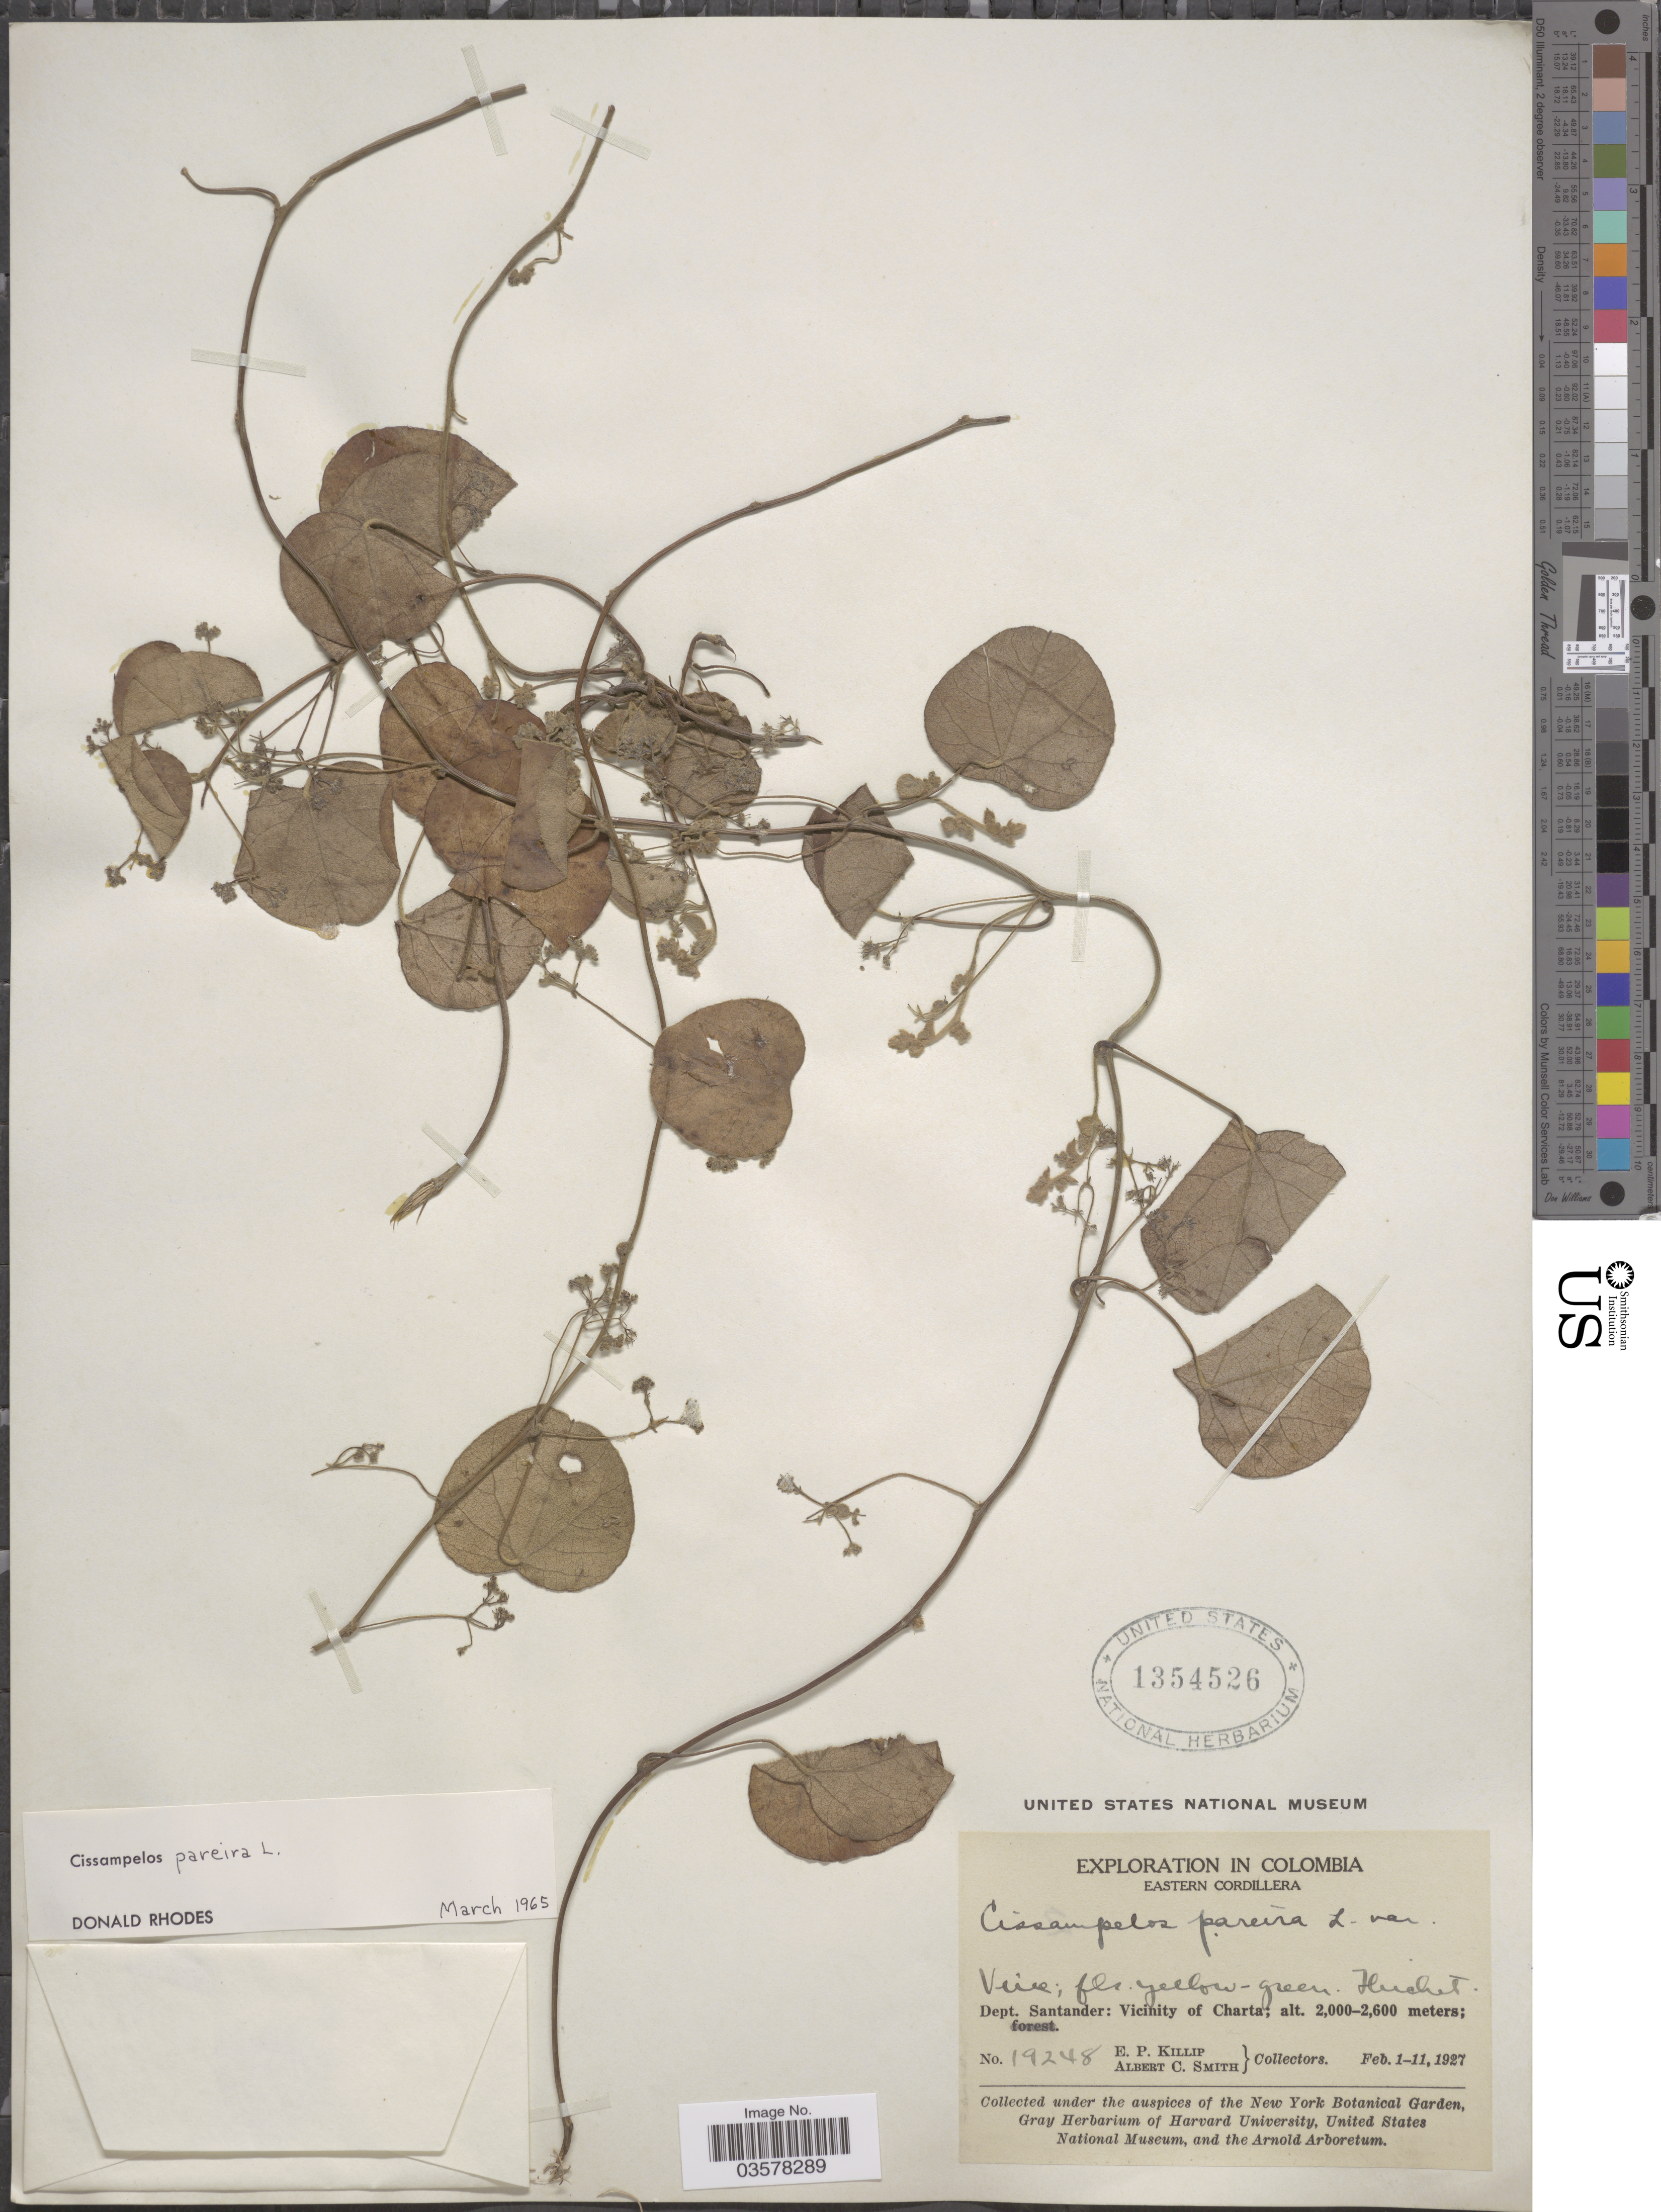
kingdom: Plantae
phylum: Tracheophyta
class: Magnoliopsida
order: Ranunculales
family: Menispermaceae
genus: Cissampelos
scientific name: Cissampelos pareira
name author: L.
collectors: E. P. Killip & A. C. Smith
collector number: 19248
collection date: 1927-02-01/1927-02-11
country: Colombia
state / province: Santander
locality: Eastern Cordillera. Dept. Santander: Vicinity of Charta.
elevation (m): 2000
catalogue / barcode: US 1354526